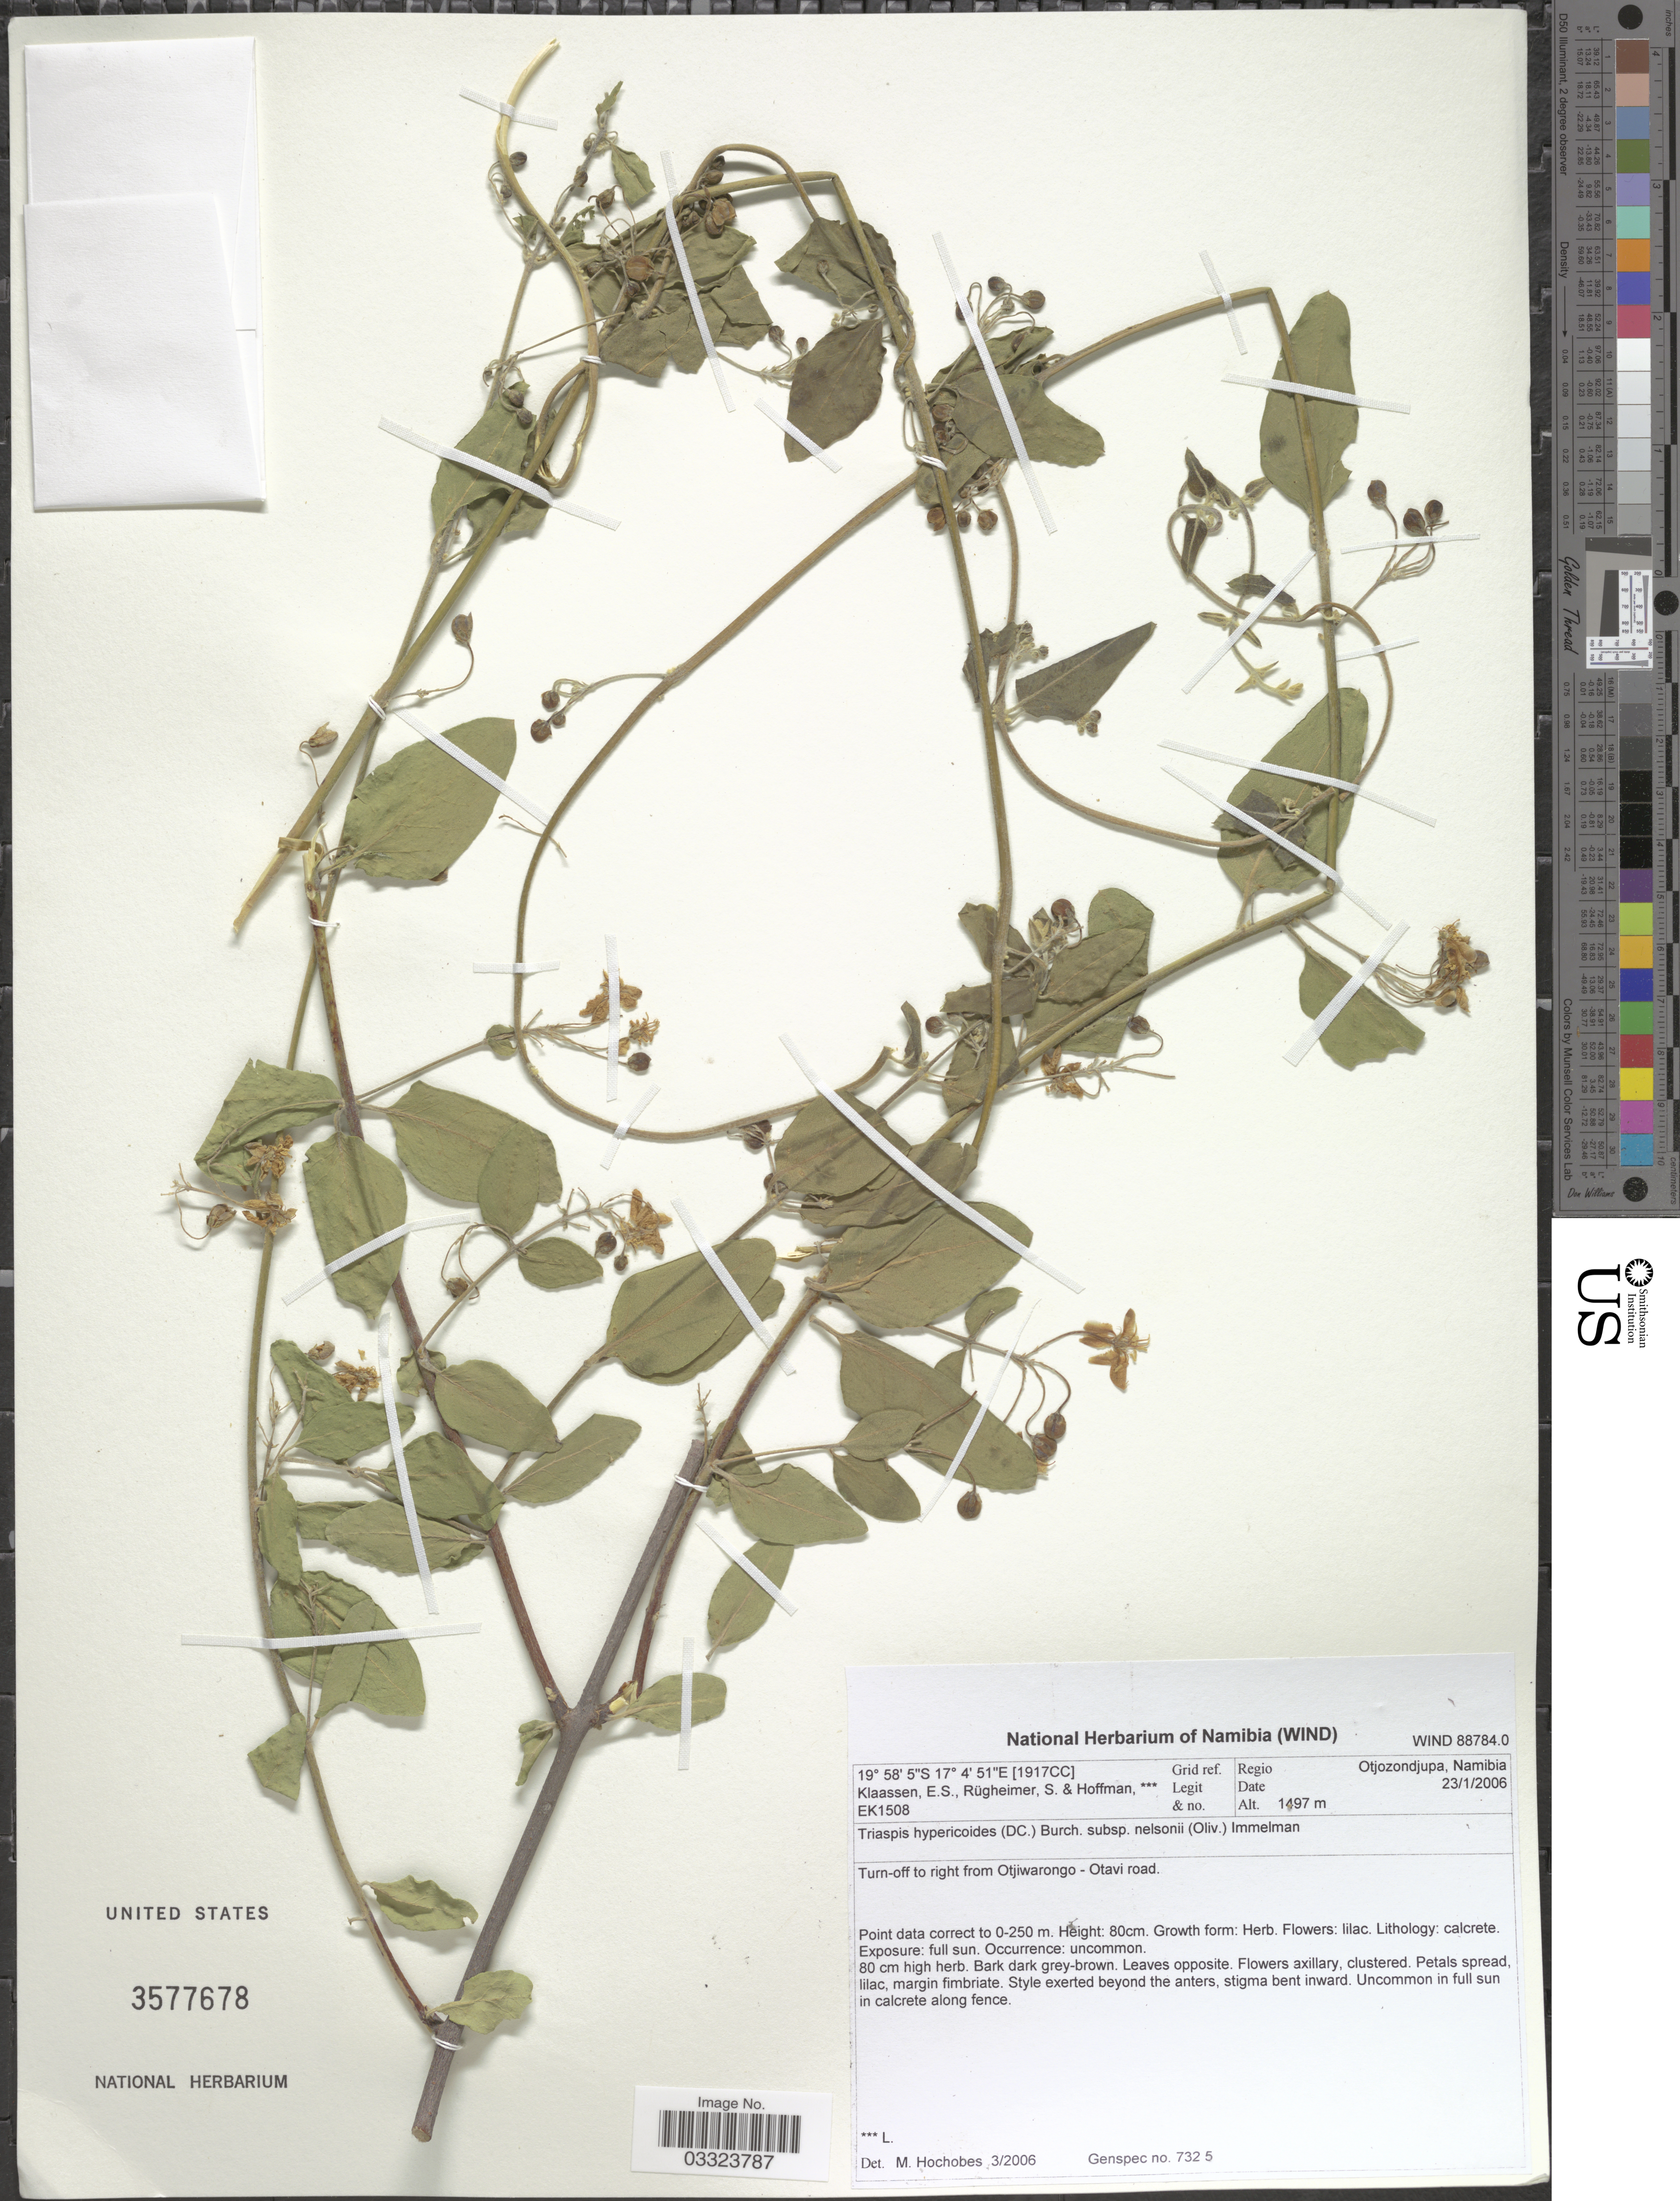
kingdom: Plantae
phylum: Tracheophyta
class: Magnoliopsida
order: Malpighiales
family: Malpighiaceae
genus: Triaspis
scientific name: Triaspis hypericoides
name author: Burch.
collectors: E. S. Klaassen, S. Rugheimer & L. R. Hoffman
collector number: EK1508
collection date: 2006-01-21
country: Namibia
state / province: Otjozondjupa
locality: [1917CC] Grid ref. Regio Otjozondjupa, Namibia. Turn-off right from Otjiwarongo - Otavi road.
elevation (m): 1497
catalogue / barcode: US 3577678